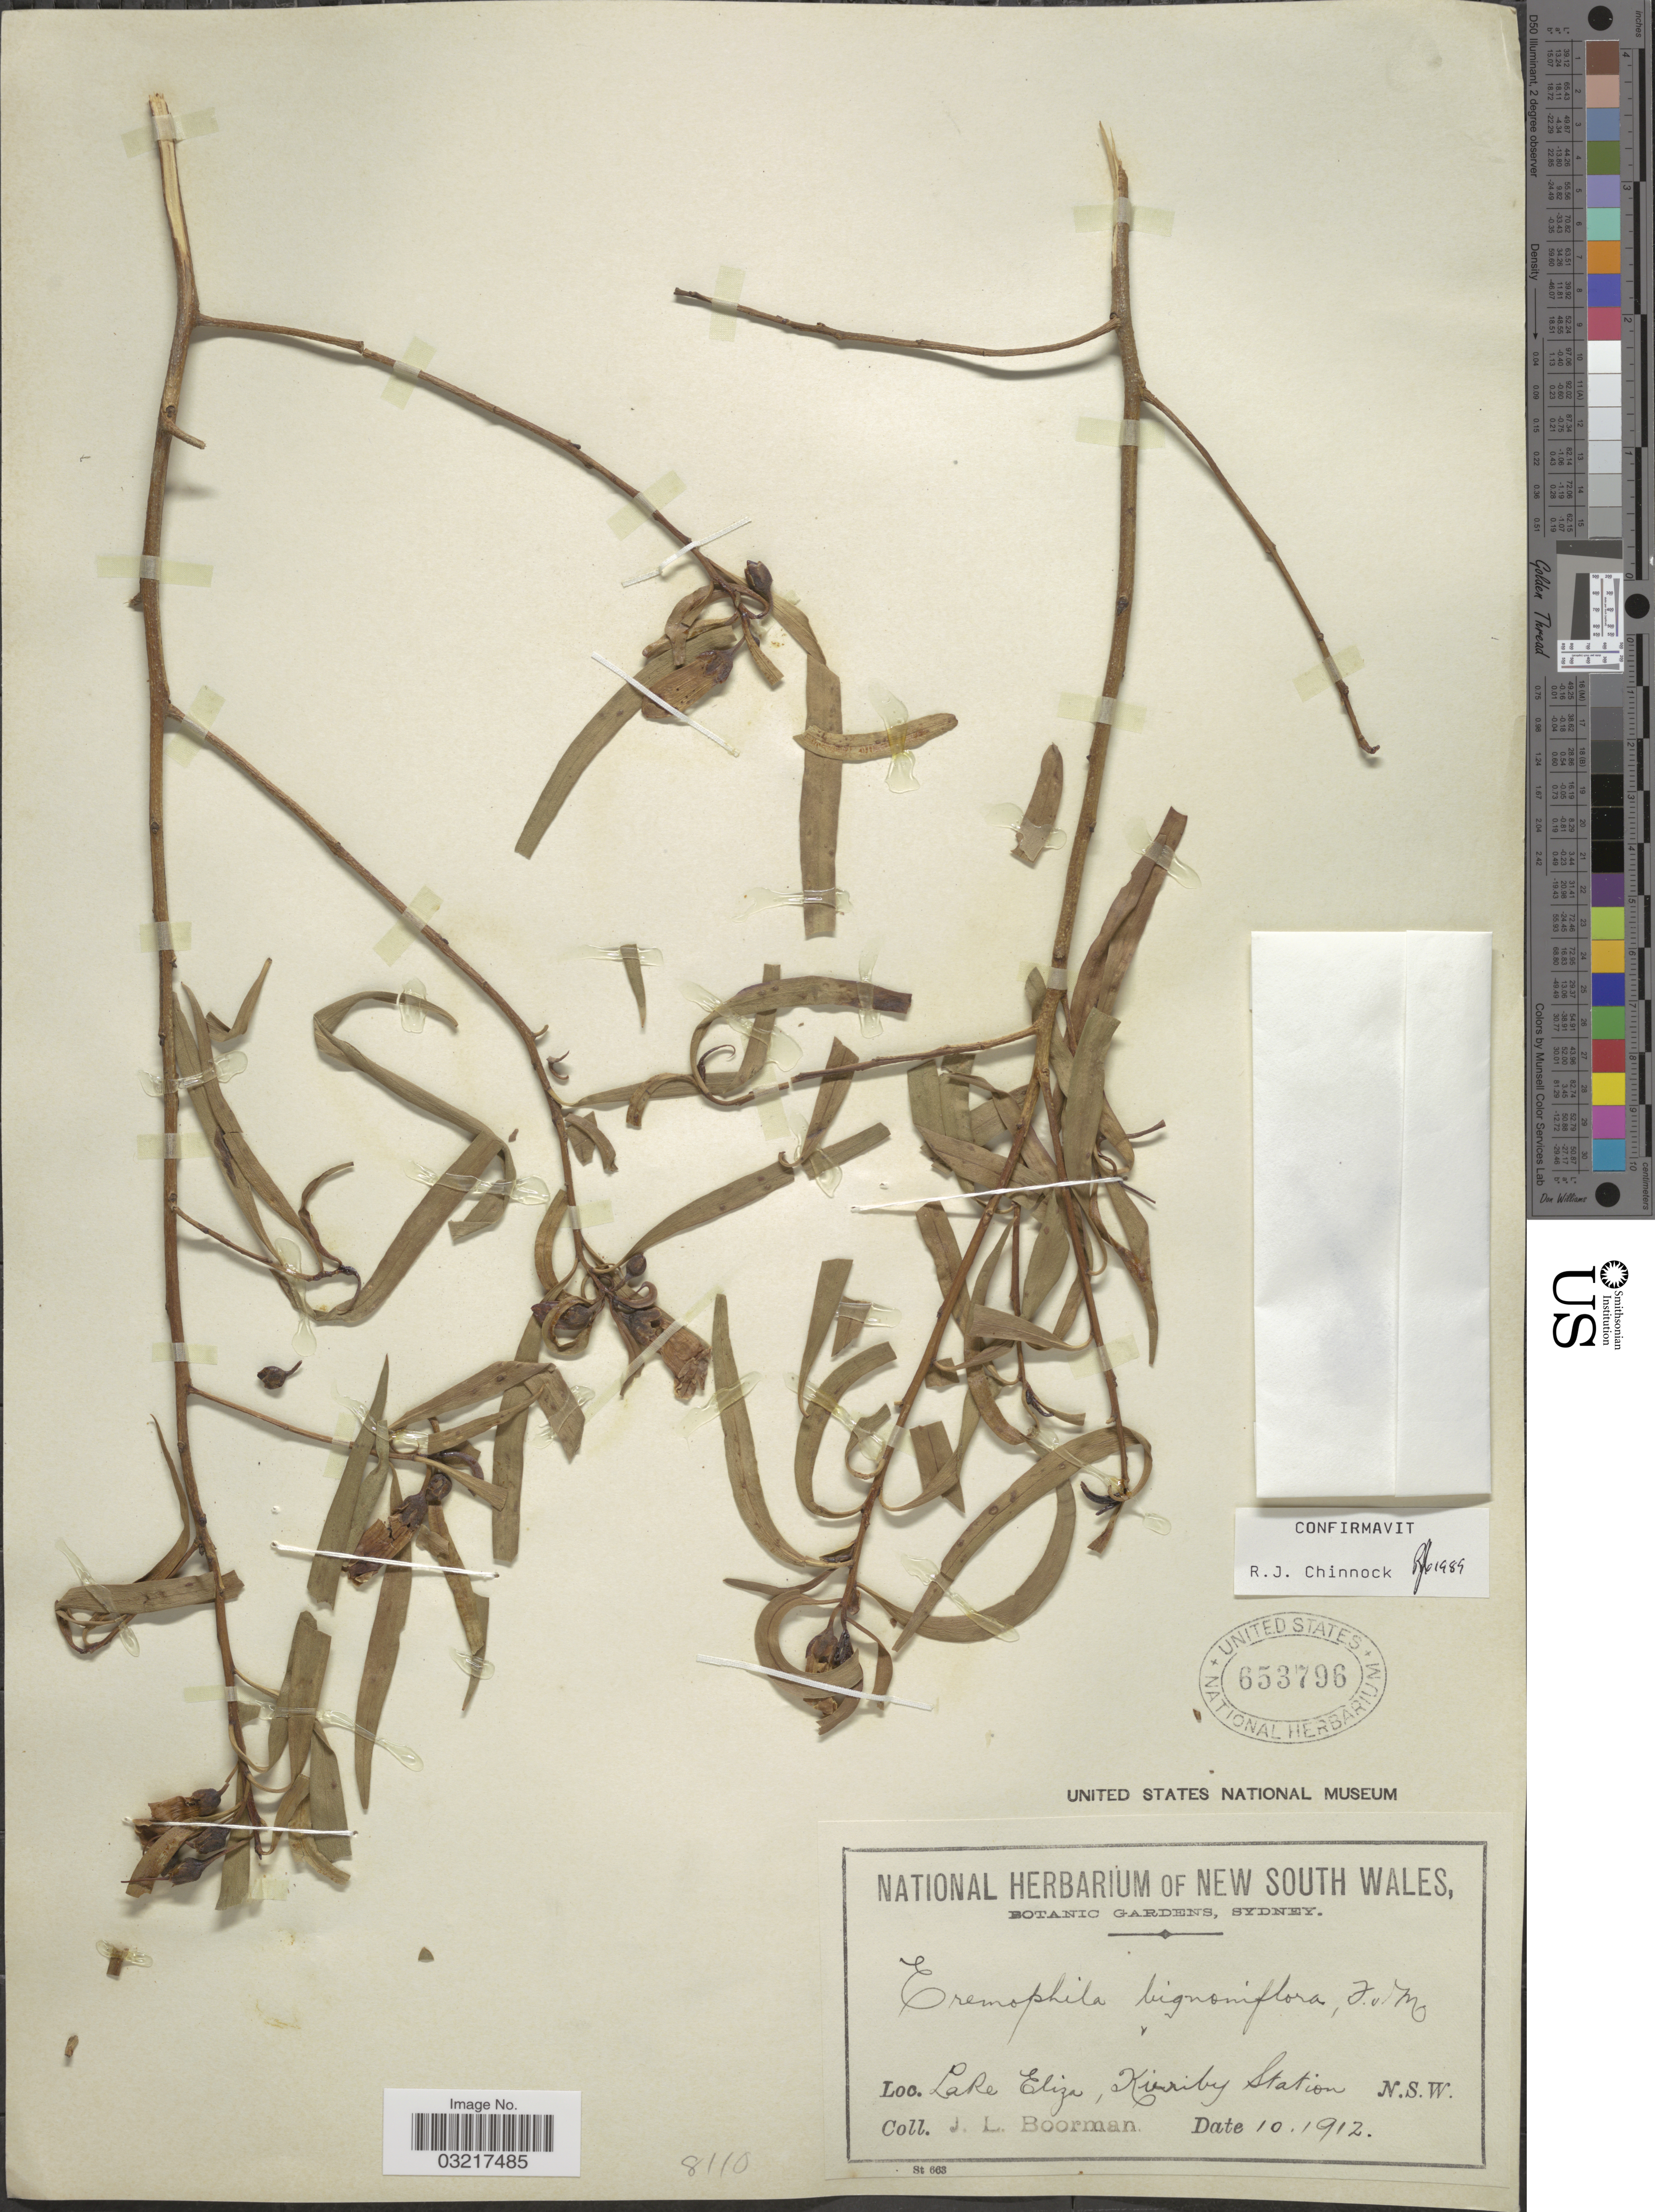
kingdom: Plantae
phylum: Tracheophyta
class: Magnoliopsida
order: Lamiales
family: Scrophulariaceae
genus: Eremophila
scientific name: Eremophila bignoniflora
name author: (Benth.) F. Muell.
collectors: J. Boorman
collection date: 1912-10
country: Australia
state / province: New South Wales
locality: Lake Eliza, Kirriby Station.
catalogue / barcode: US 653796